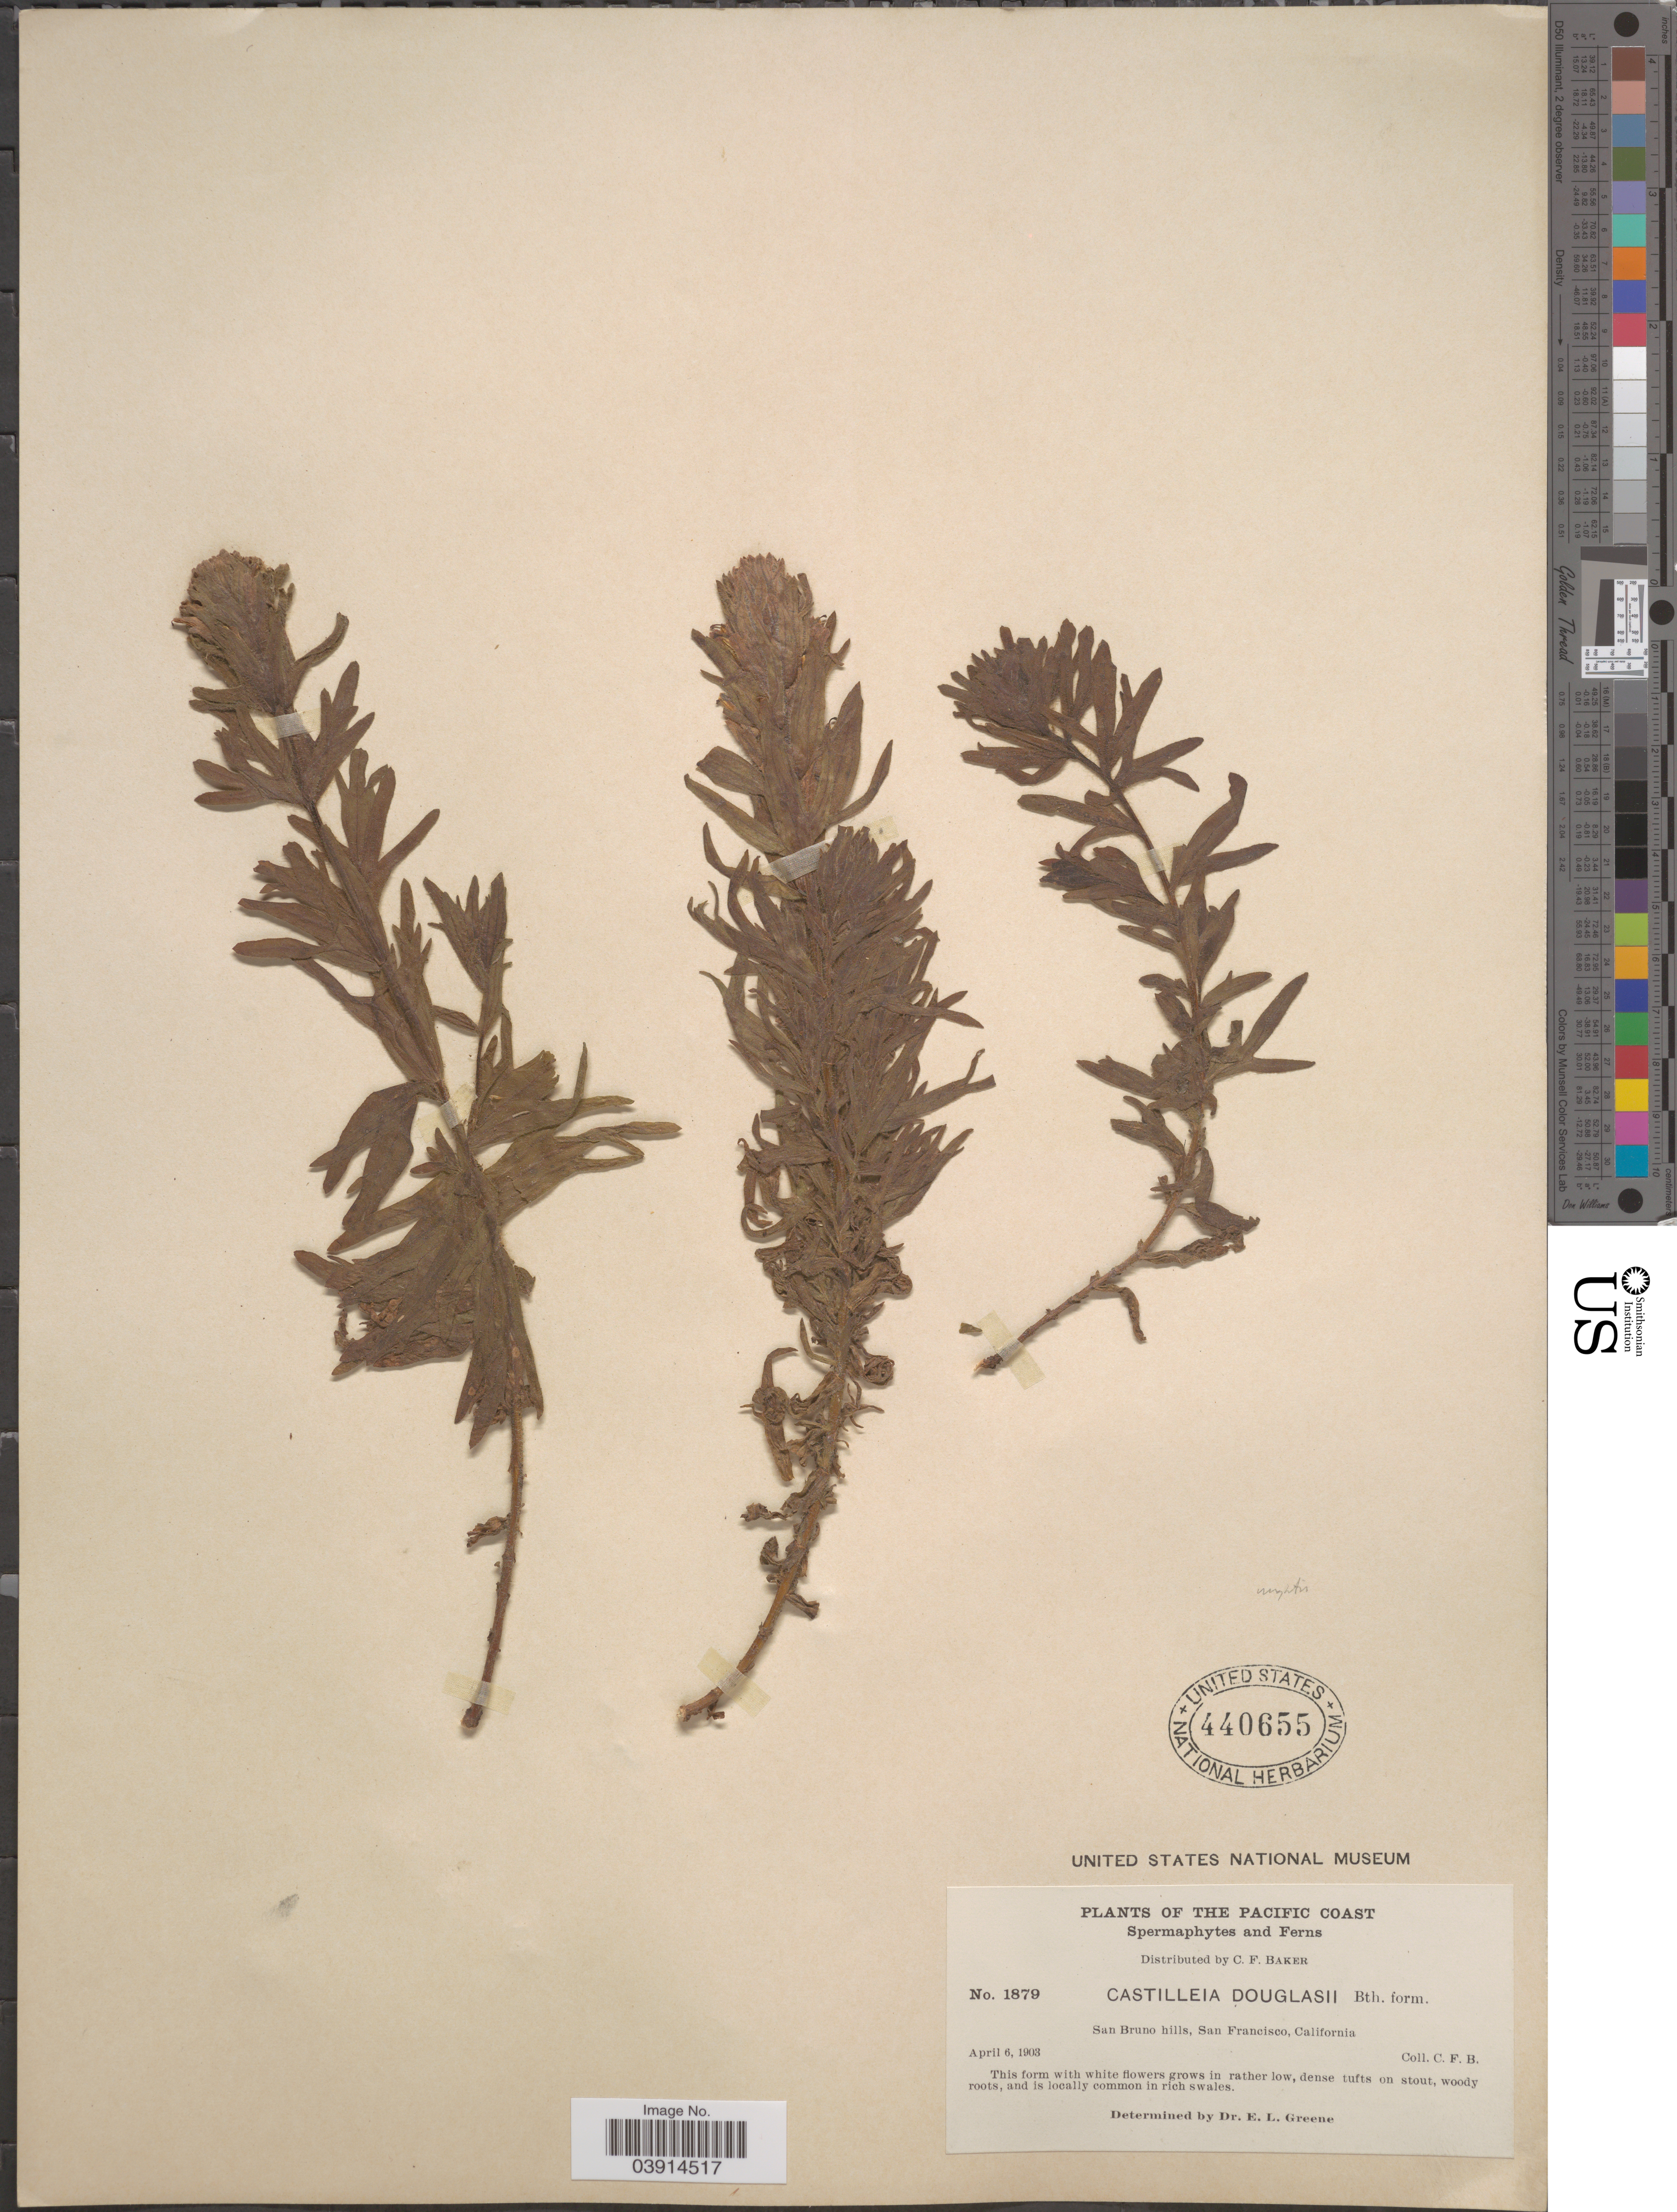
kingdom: Plantae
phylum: Tracheophyta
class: Magnoliopsida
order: Lamiales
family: Orobanchaceae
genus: Castilleja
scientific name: Castilleja wightii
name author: Elmer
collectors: C. F. Baker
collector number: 1879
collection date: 1903-04-06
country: United States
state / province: California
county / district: San Francisco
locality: The Pacific Coast. San Bruno hills, San Francisco.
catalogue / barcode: US 440655